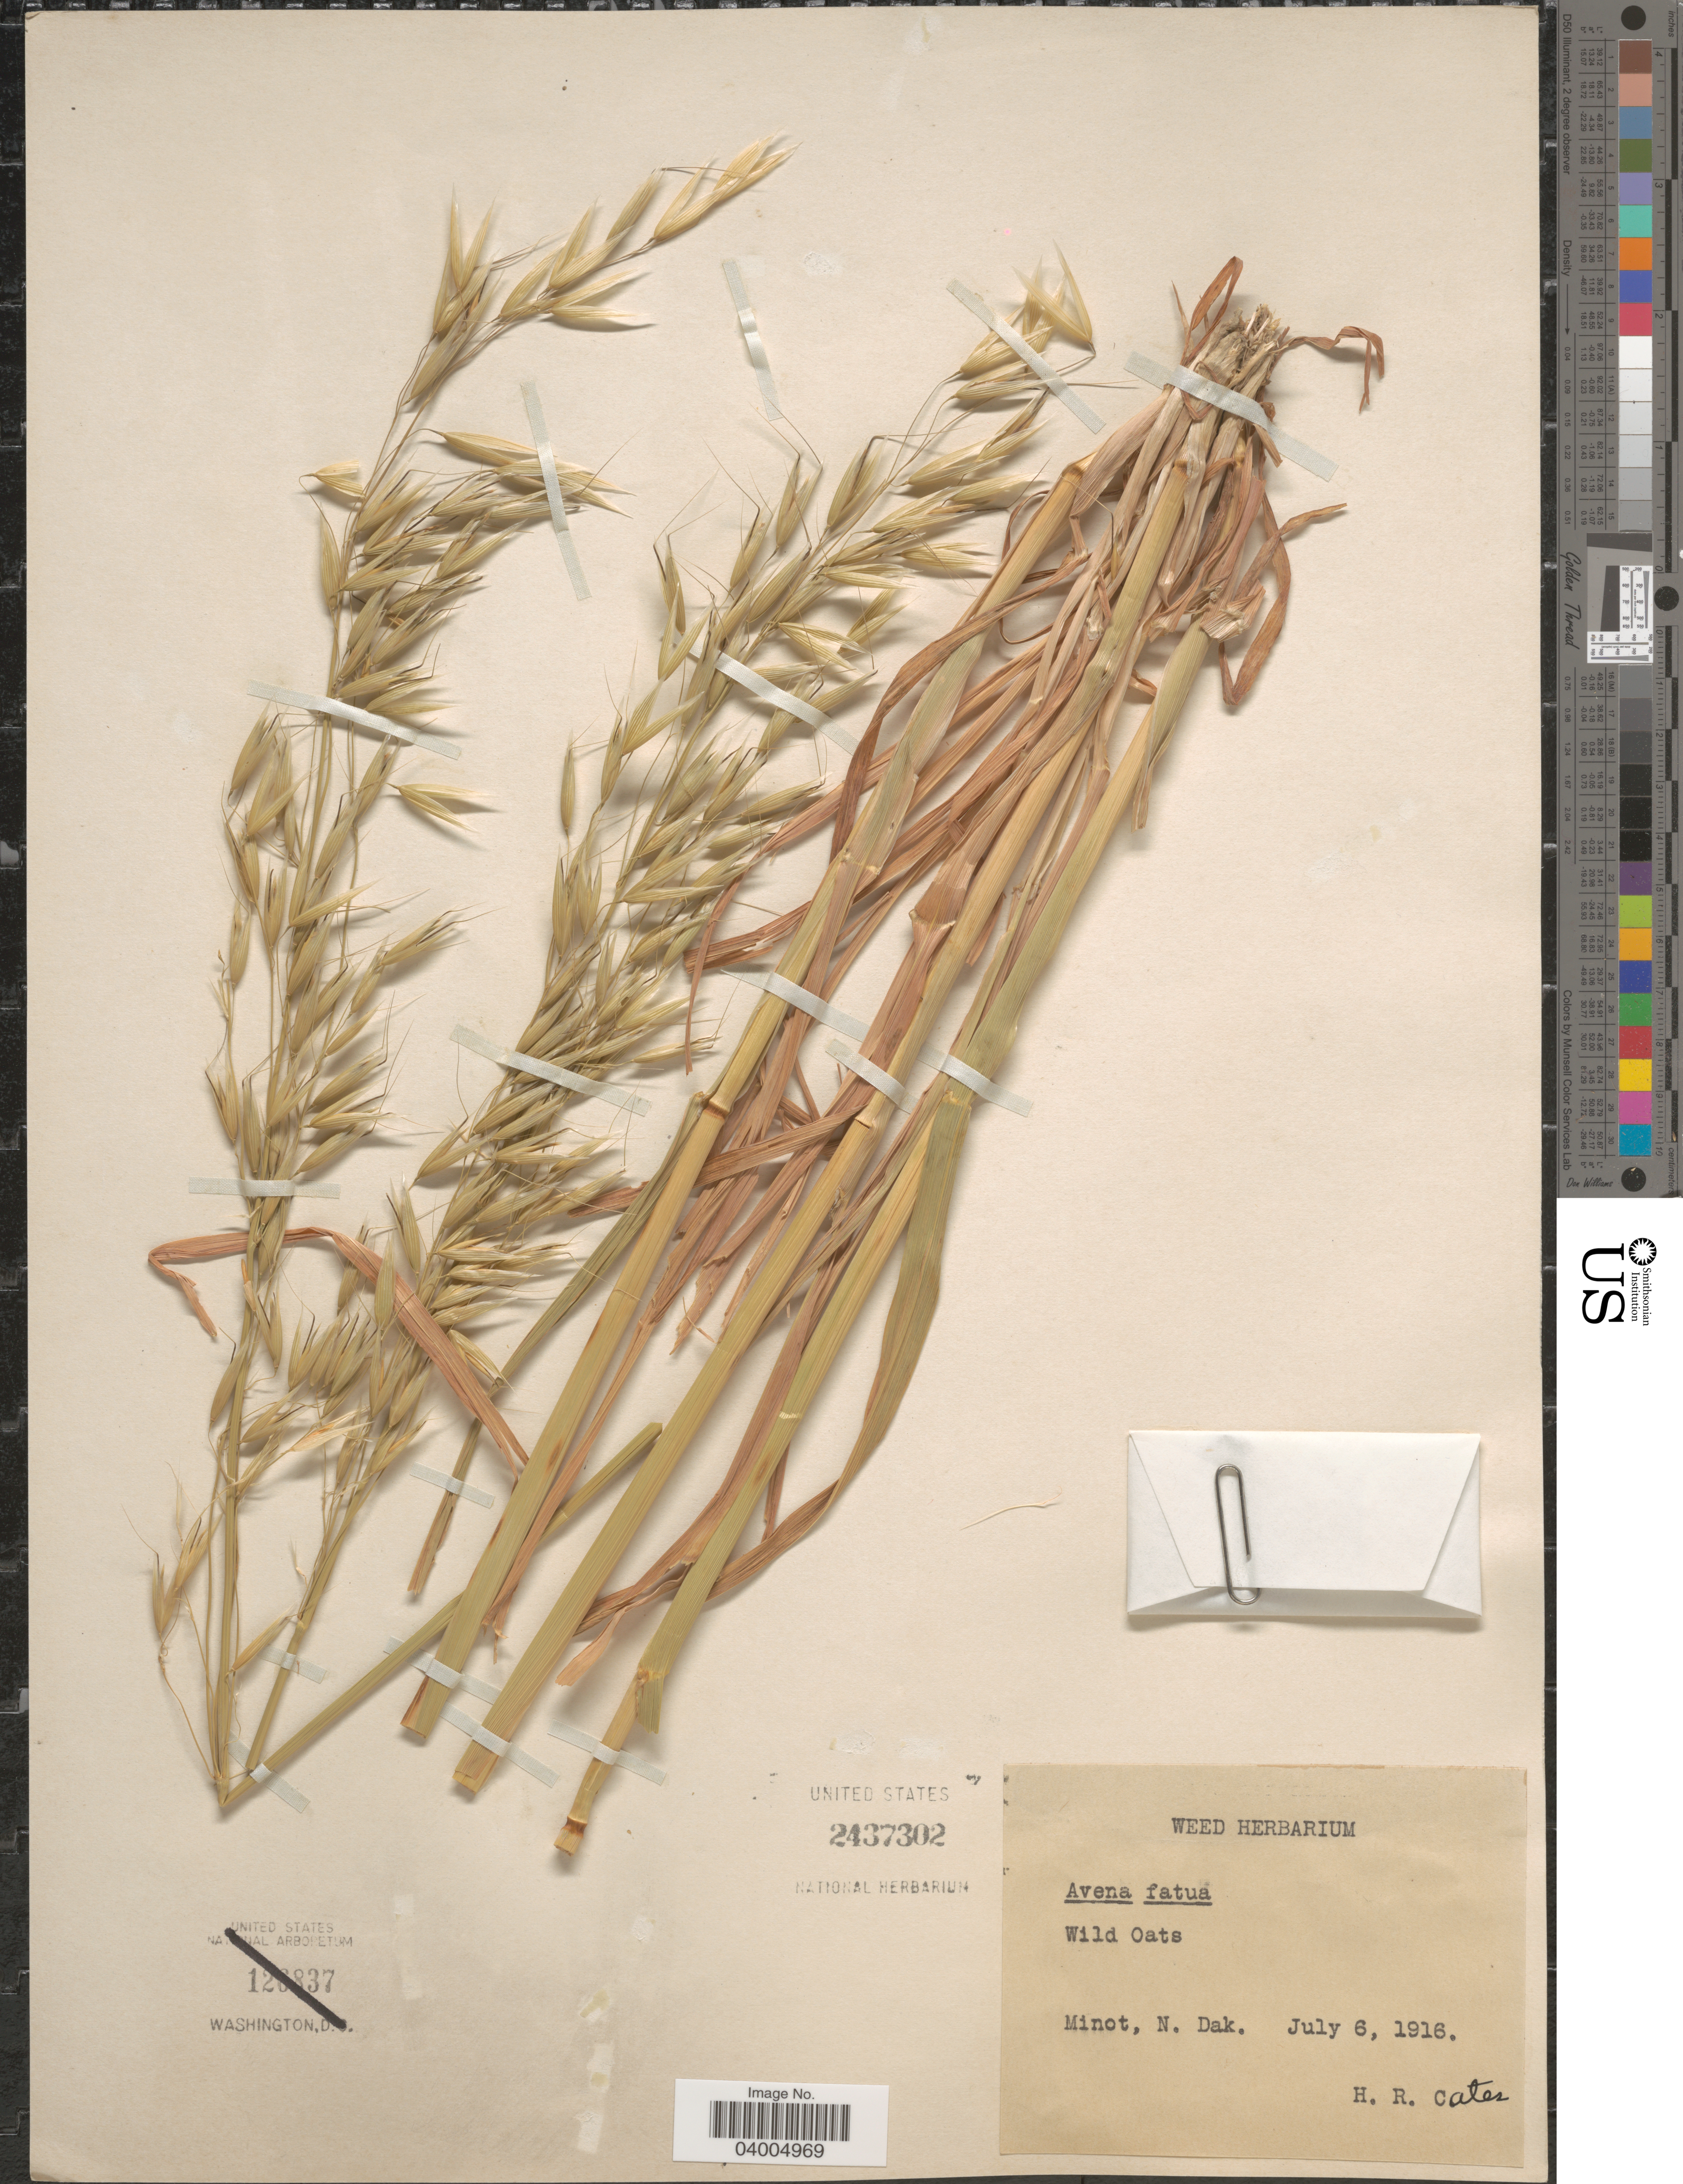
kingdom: Plantae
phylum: Tracheophyta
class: Liliopsida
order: Poales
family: Poaceae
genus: Avena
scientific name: Avena fatua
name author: L.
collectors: H. Cates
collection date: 1916-07-06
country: United States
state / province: North Dakota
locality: Minot.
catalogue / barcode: US 2437302